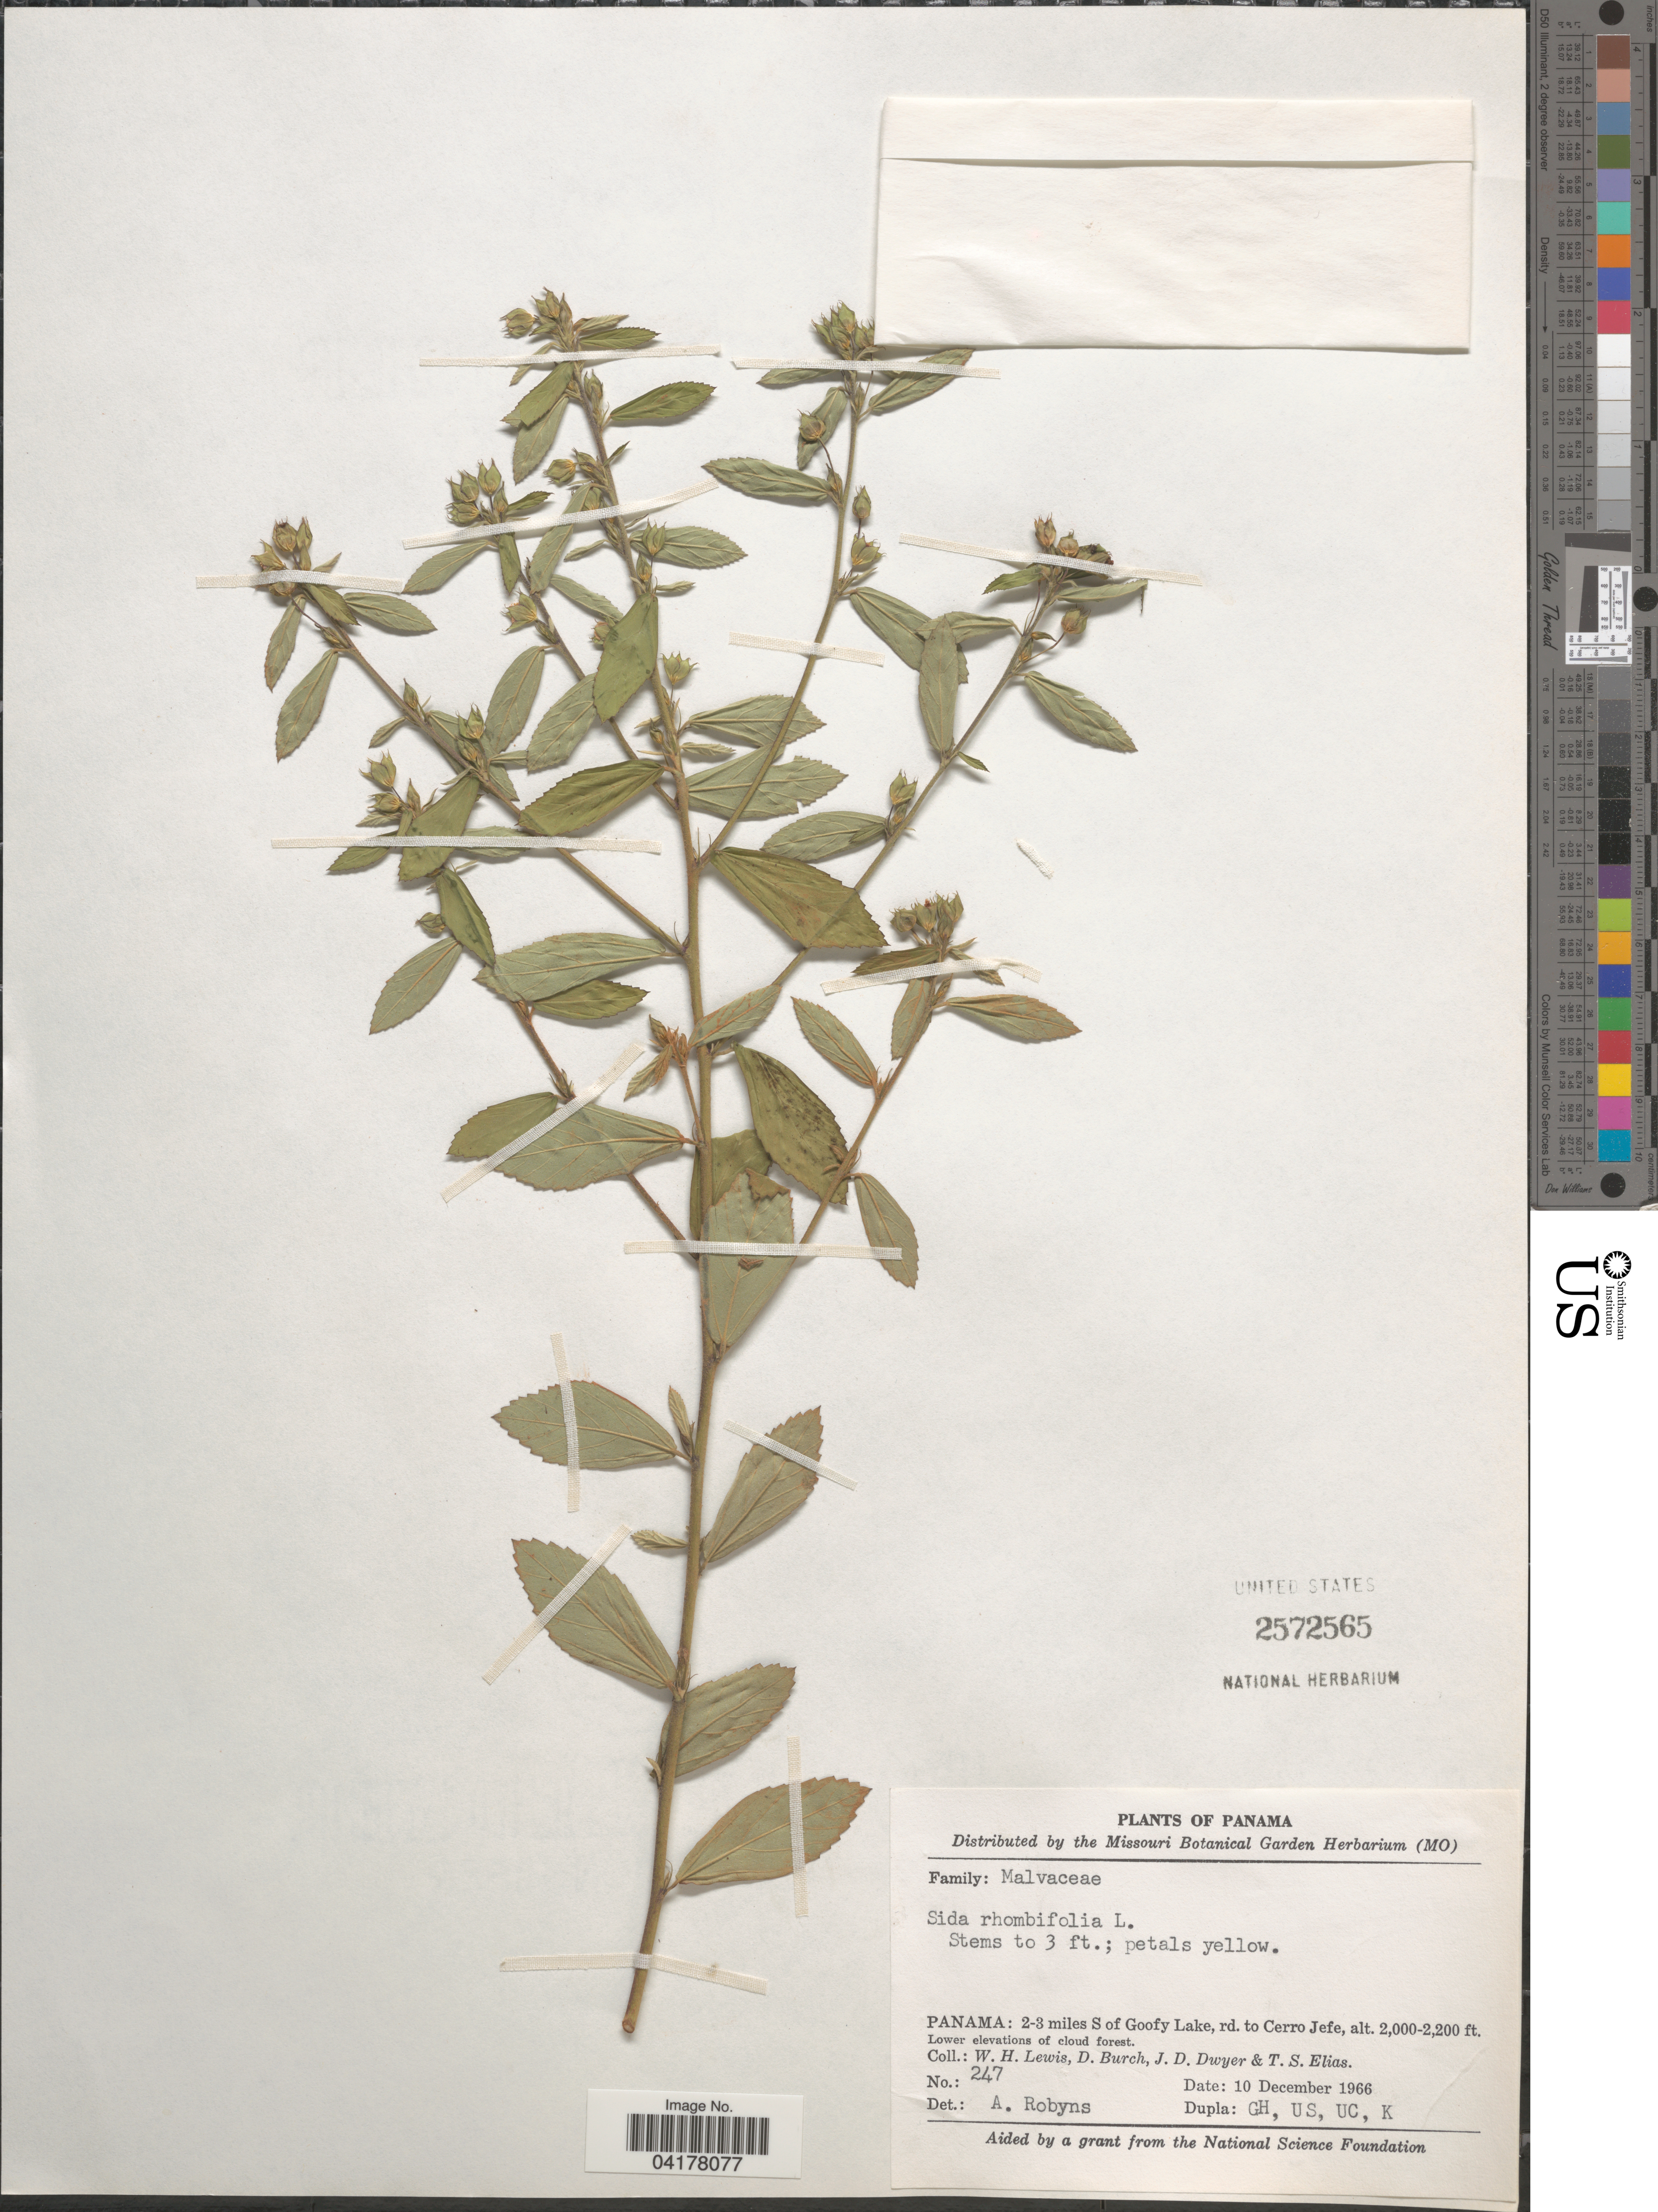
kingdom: Plantae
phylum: Tracheophyta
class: Magnoliopsida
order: Malvales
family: Malvaceae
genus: Sida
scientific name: Sida rhombifolia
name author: L.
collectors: W. H. Lewis, B. Burch, J. D. Dwyer & T. S. Elias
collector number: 247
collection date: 1966-12-10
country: Panama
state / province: Panamá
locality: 2-3 miles S of Goofy Lake, rd. to Cerro Jefe.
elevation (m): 610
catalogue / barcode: US 2572565